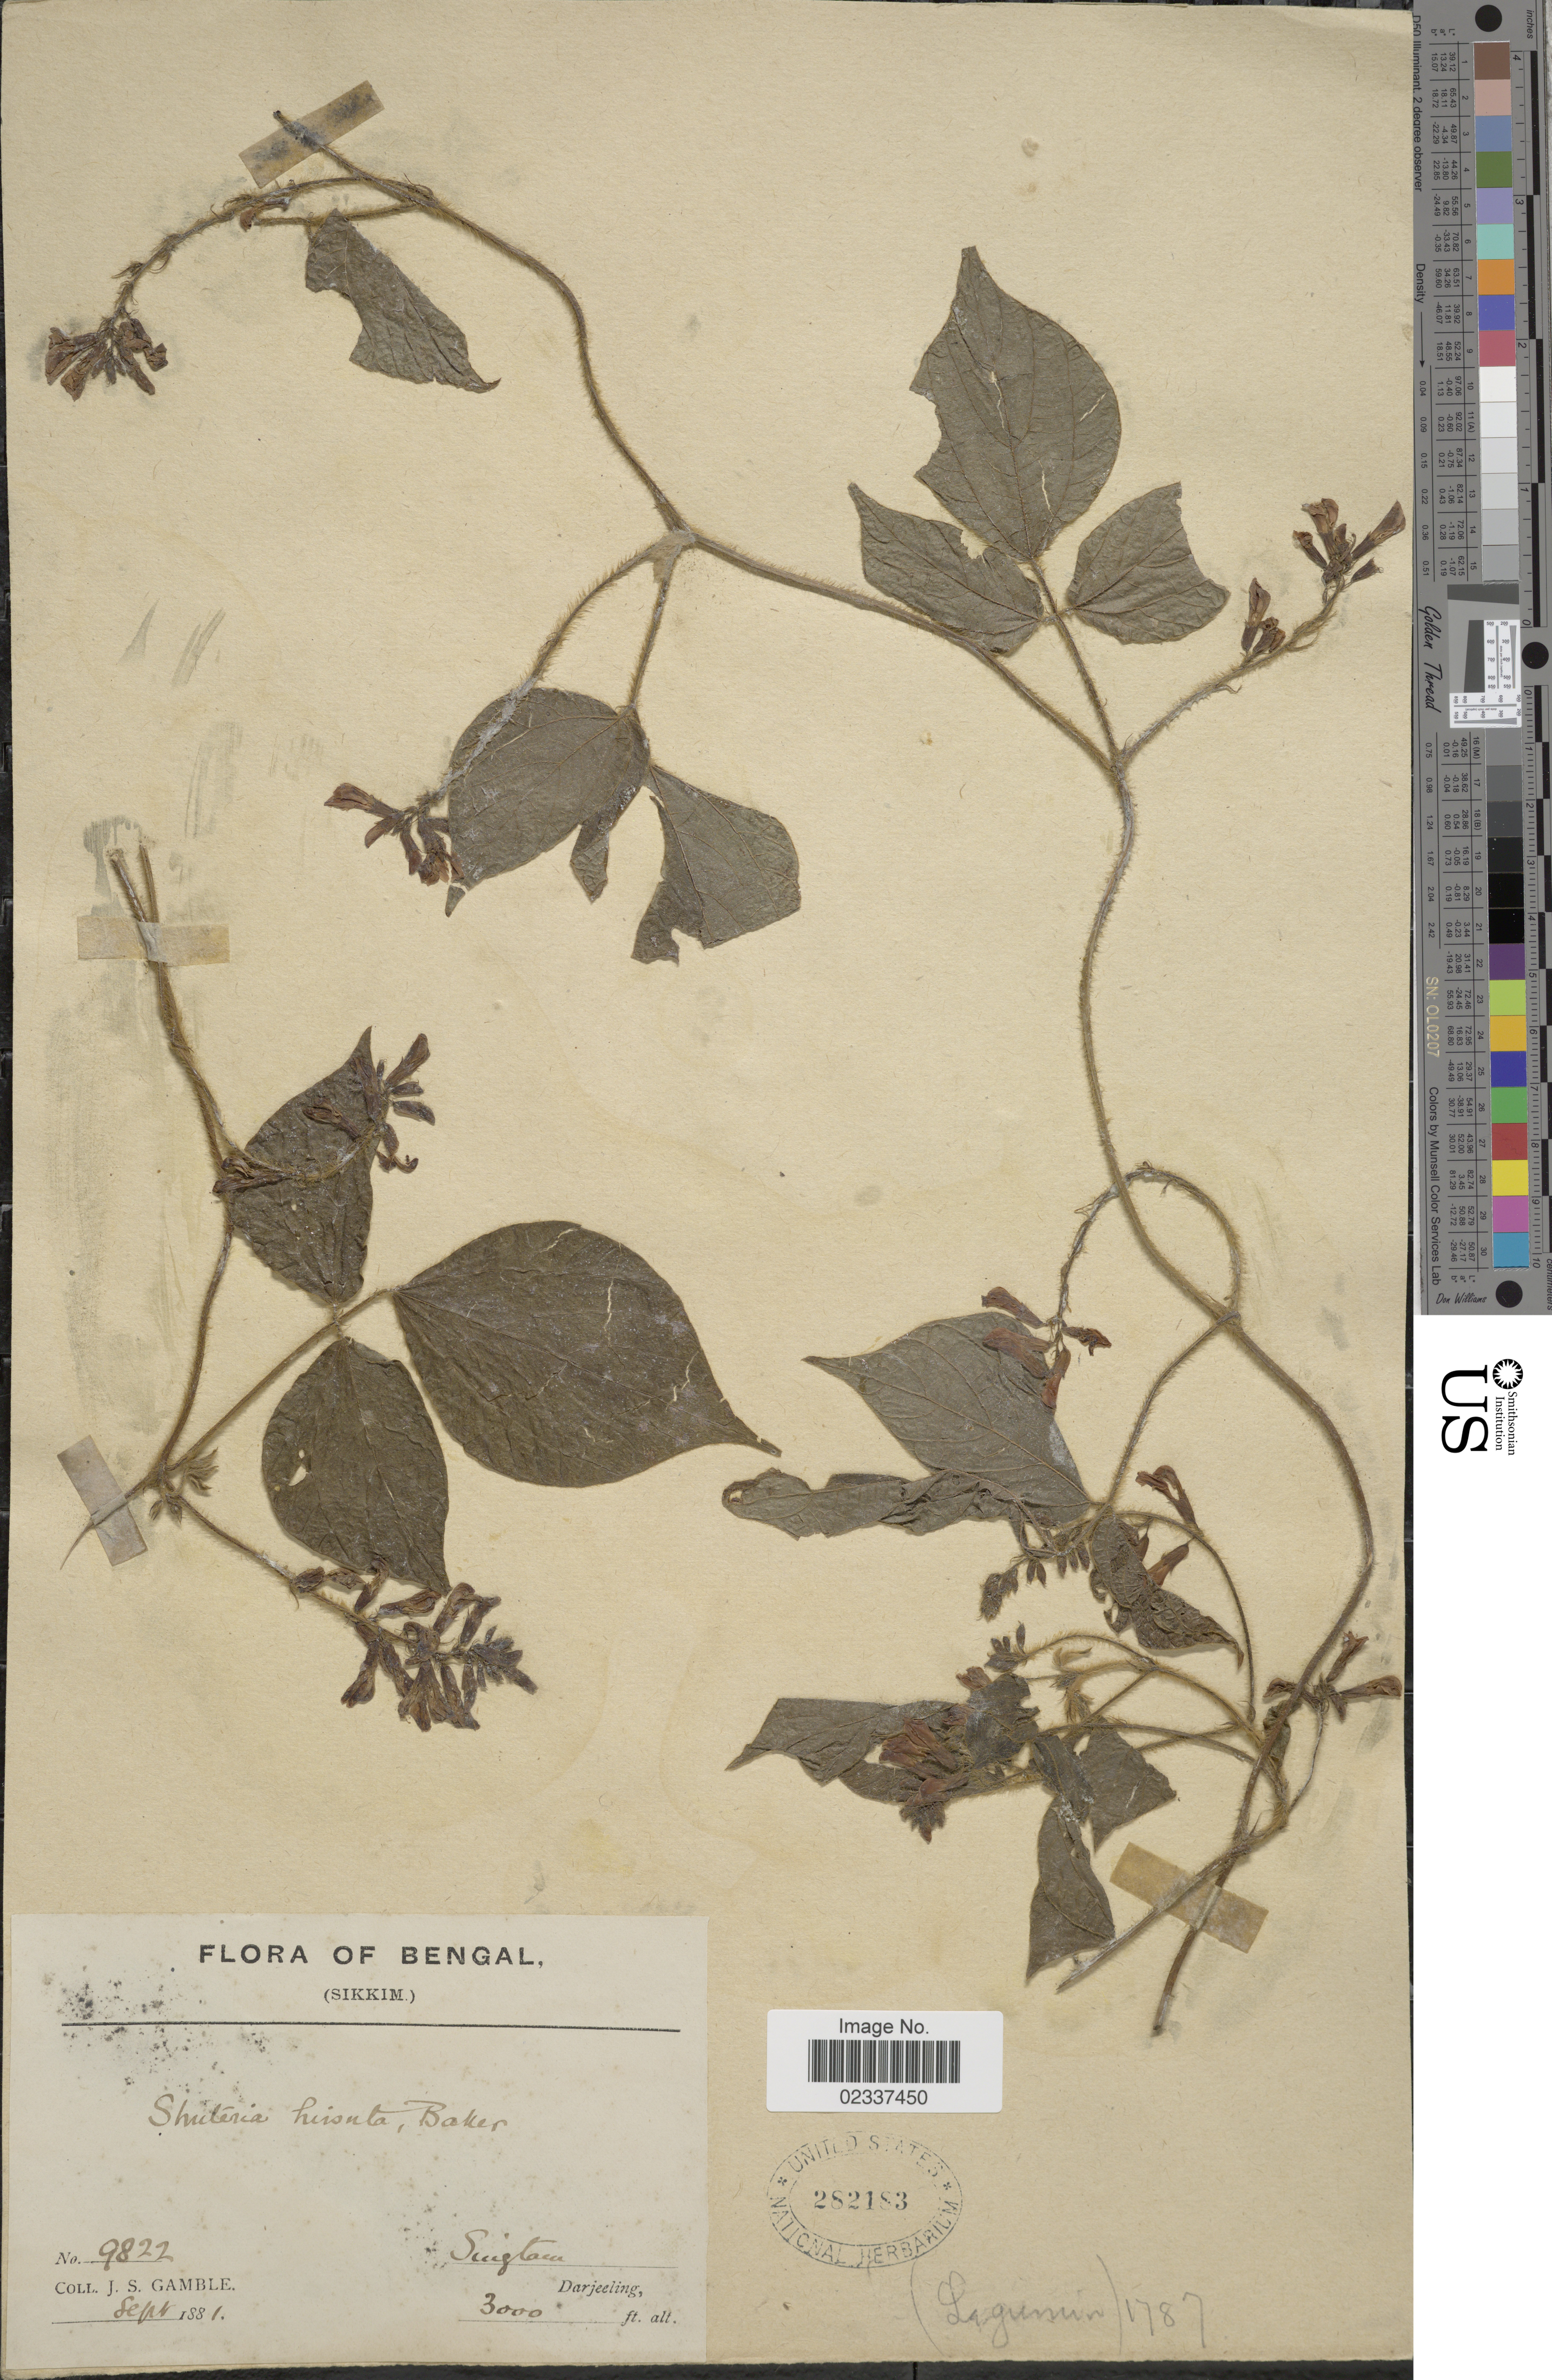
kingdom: Plantae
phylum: Tracheophyta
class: Magnoliopsida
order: Fabales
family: Fabaceae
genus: Harashuteria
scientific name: Harashuteria hirsuta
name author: (Baker) H. Ohashi & K. Ohashi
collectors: J. S. Gamble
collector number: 9822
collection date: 1881-09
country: India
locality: Sikkim, Suigam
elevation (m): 914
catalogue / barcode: US 282183